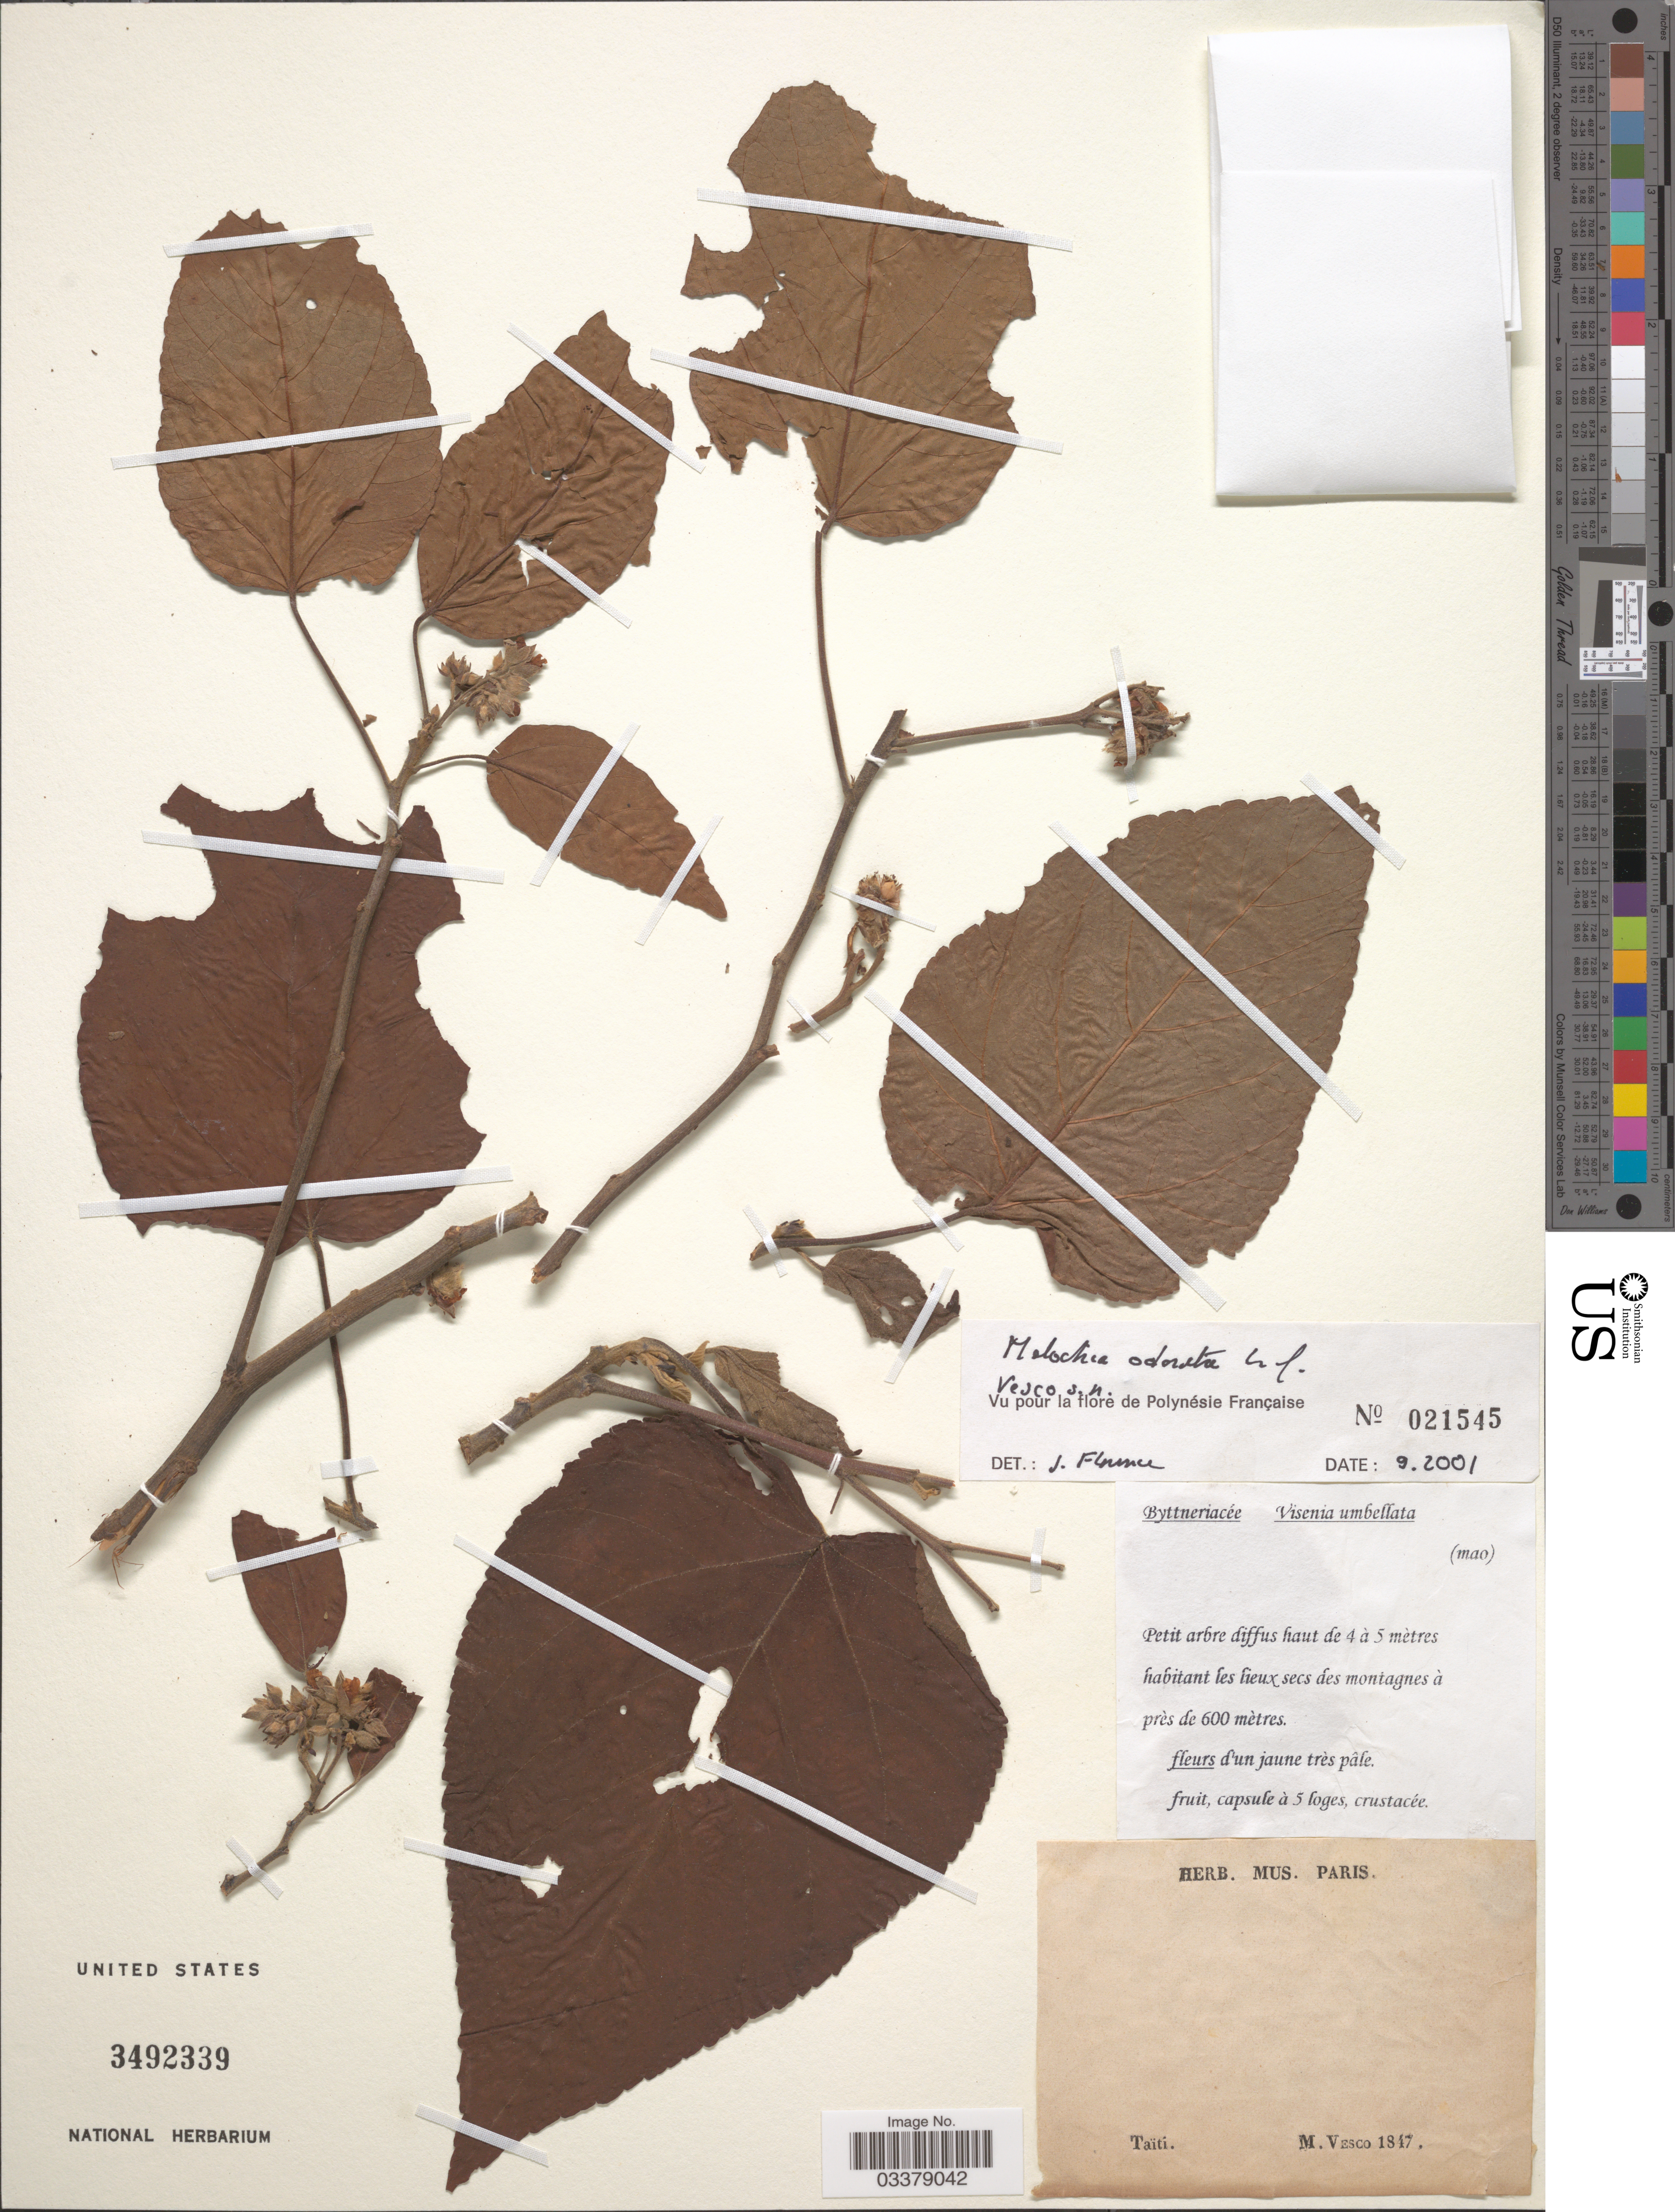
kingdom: Plantae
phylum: Tracheophyta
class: Magnoliopsida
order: Malvales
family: Malvaceae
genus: Melochia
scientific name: Melochia odorata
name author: L. f.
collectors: M. Vesco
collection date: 1847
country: French Polynesia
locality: Habitant les lieux secs des montagnes. [unsure placement] Taïti.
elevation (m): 600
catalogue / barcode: US 3492339